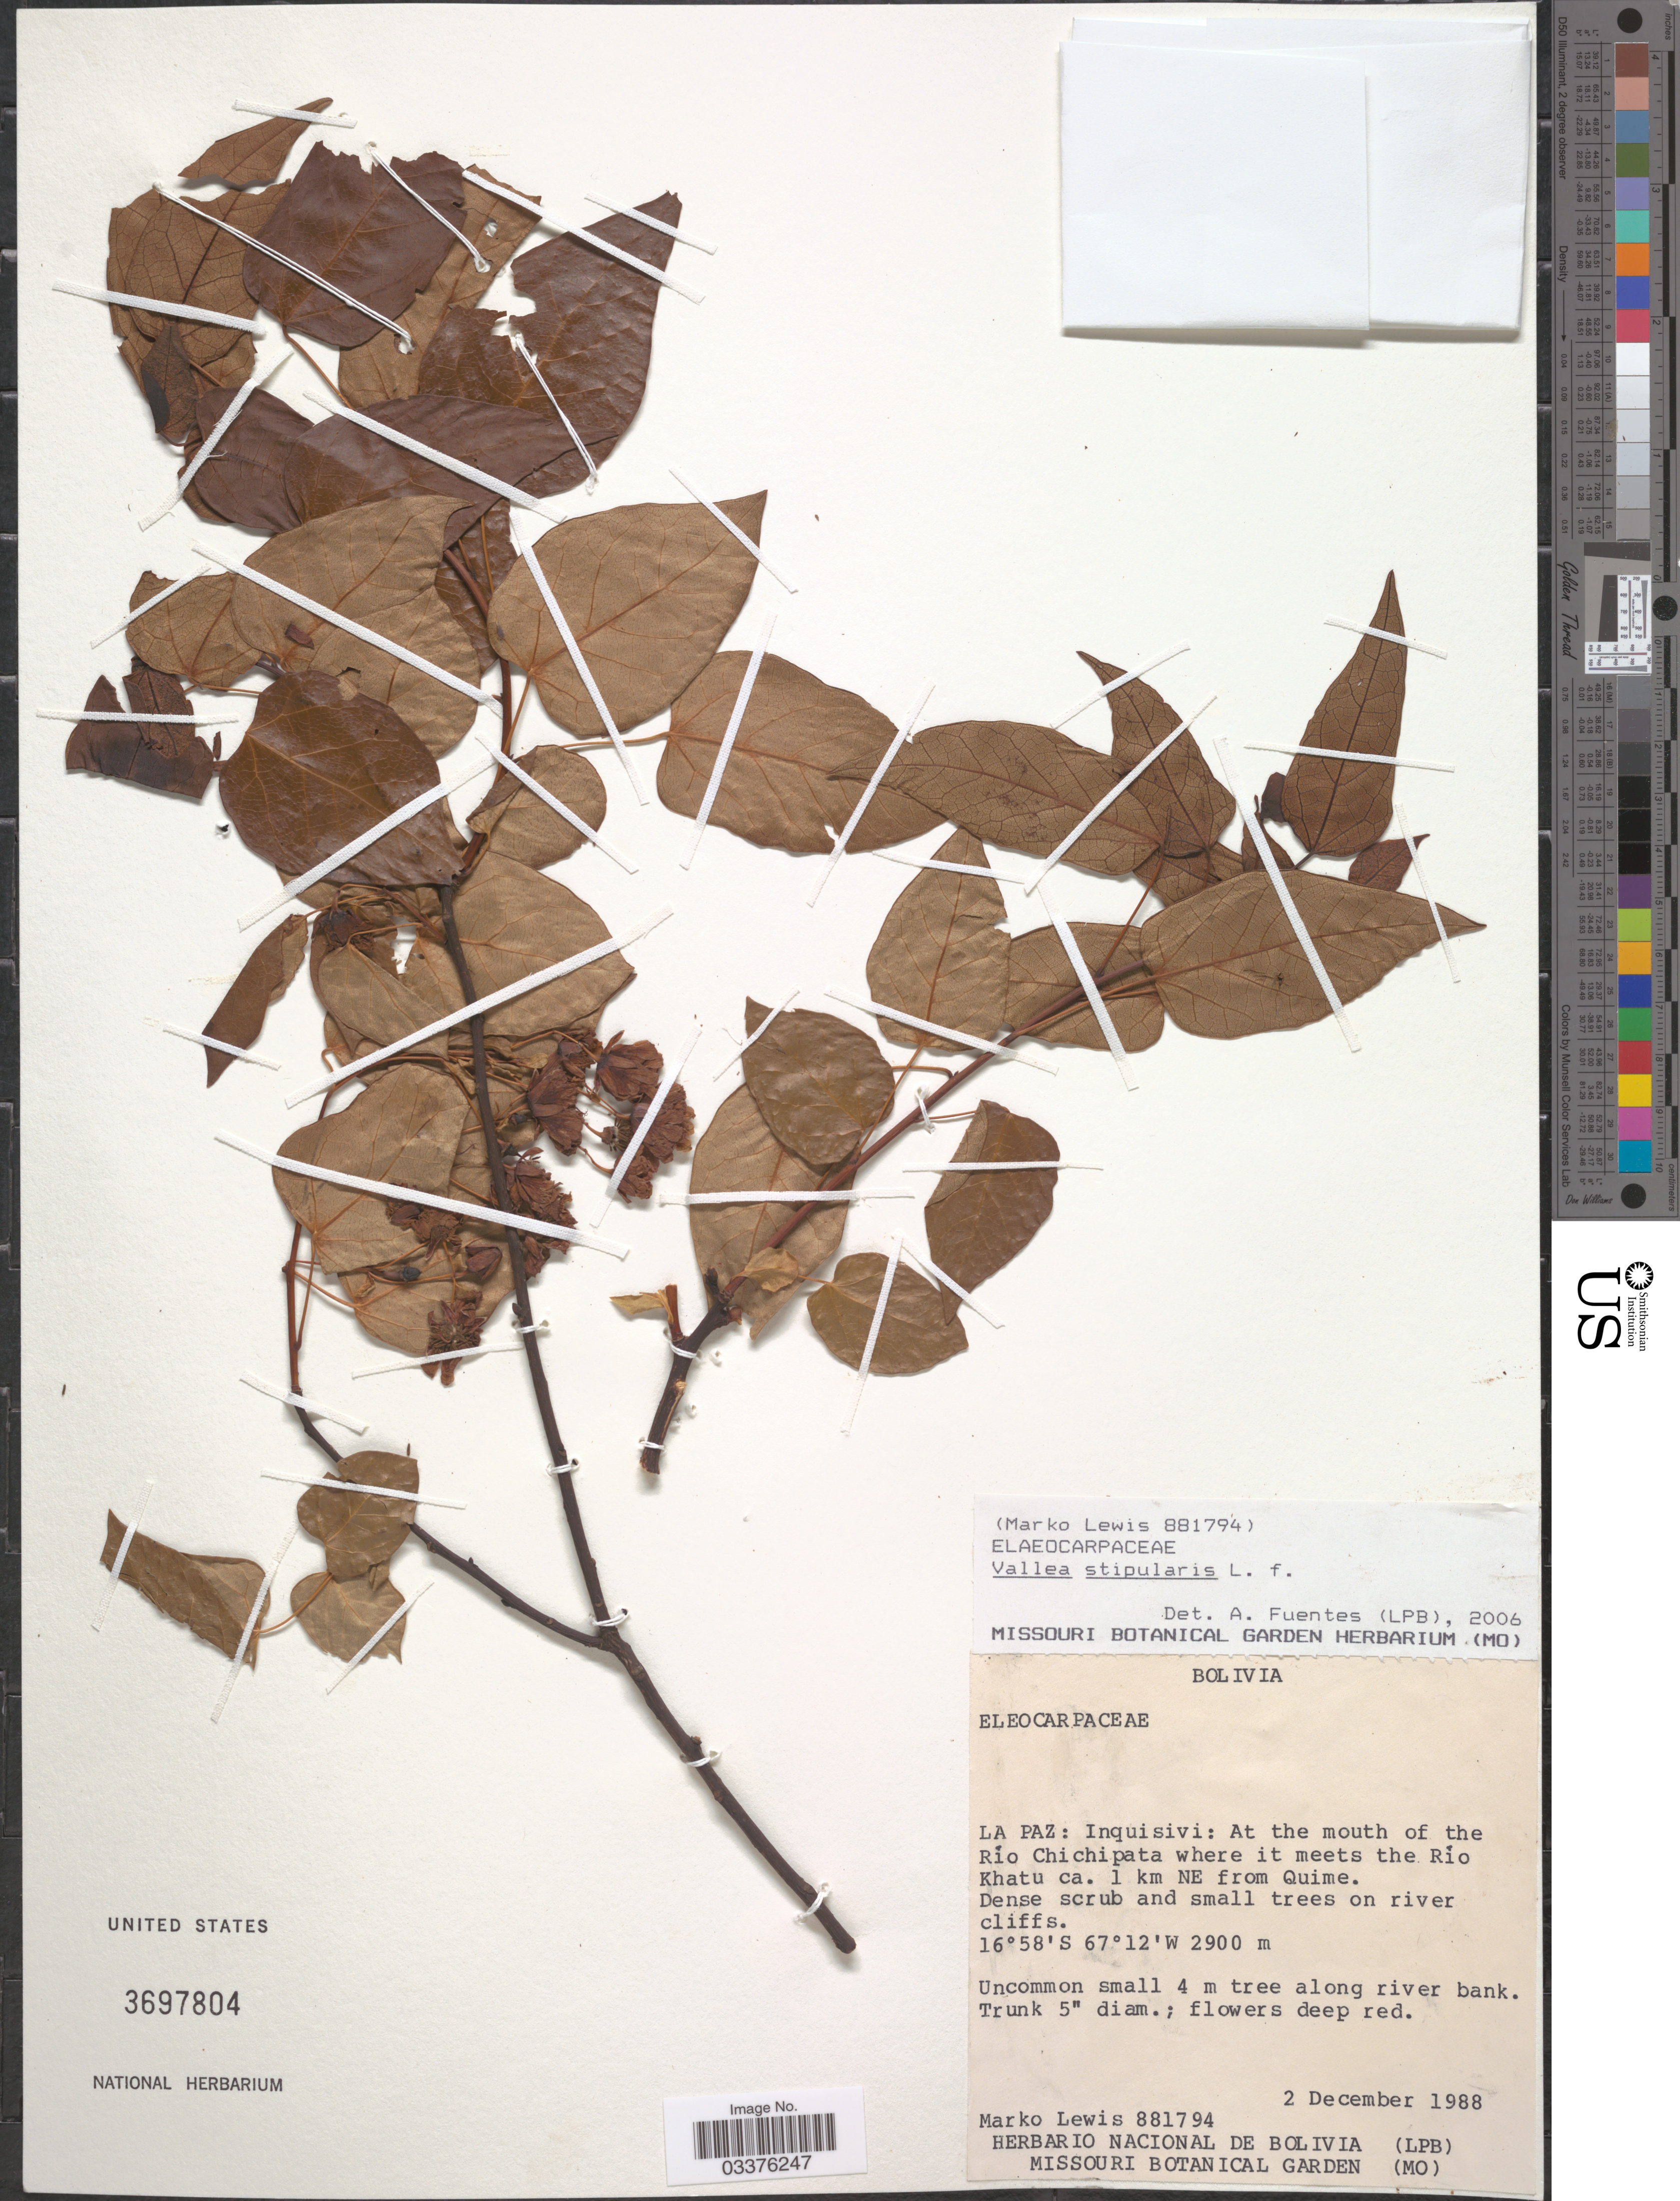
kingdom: Plantae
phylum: Tracheophyta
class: Magnoliopsida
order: Oxalidales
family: Elaeocarpaceae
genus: Vallea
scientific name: Vallea stipularis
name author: L. f.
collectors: M. A. Lewis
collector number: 881794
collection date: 1988-12-02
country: Bolivia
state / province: La Paz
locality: Inquisivi: At the mouth of the Río Chichipata where it meets the Río Khatu ca. 1 km NE from Quime.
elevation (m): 2900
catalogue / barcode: US 3697804